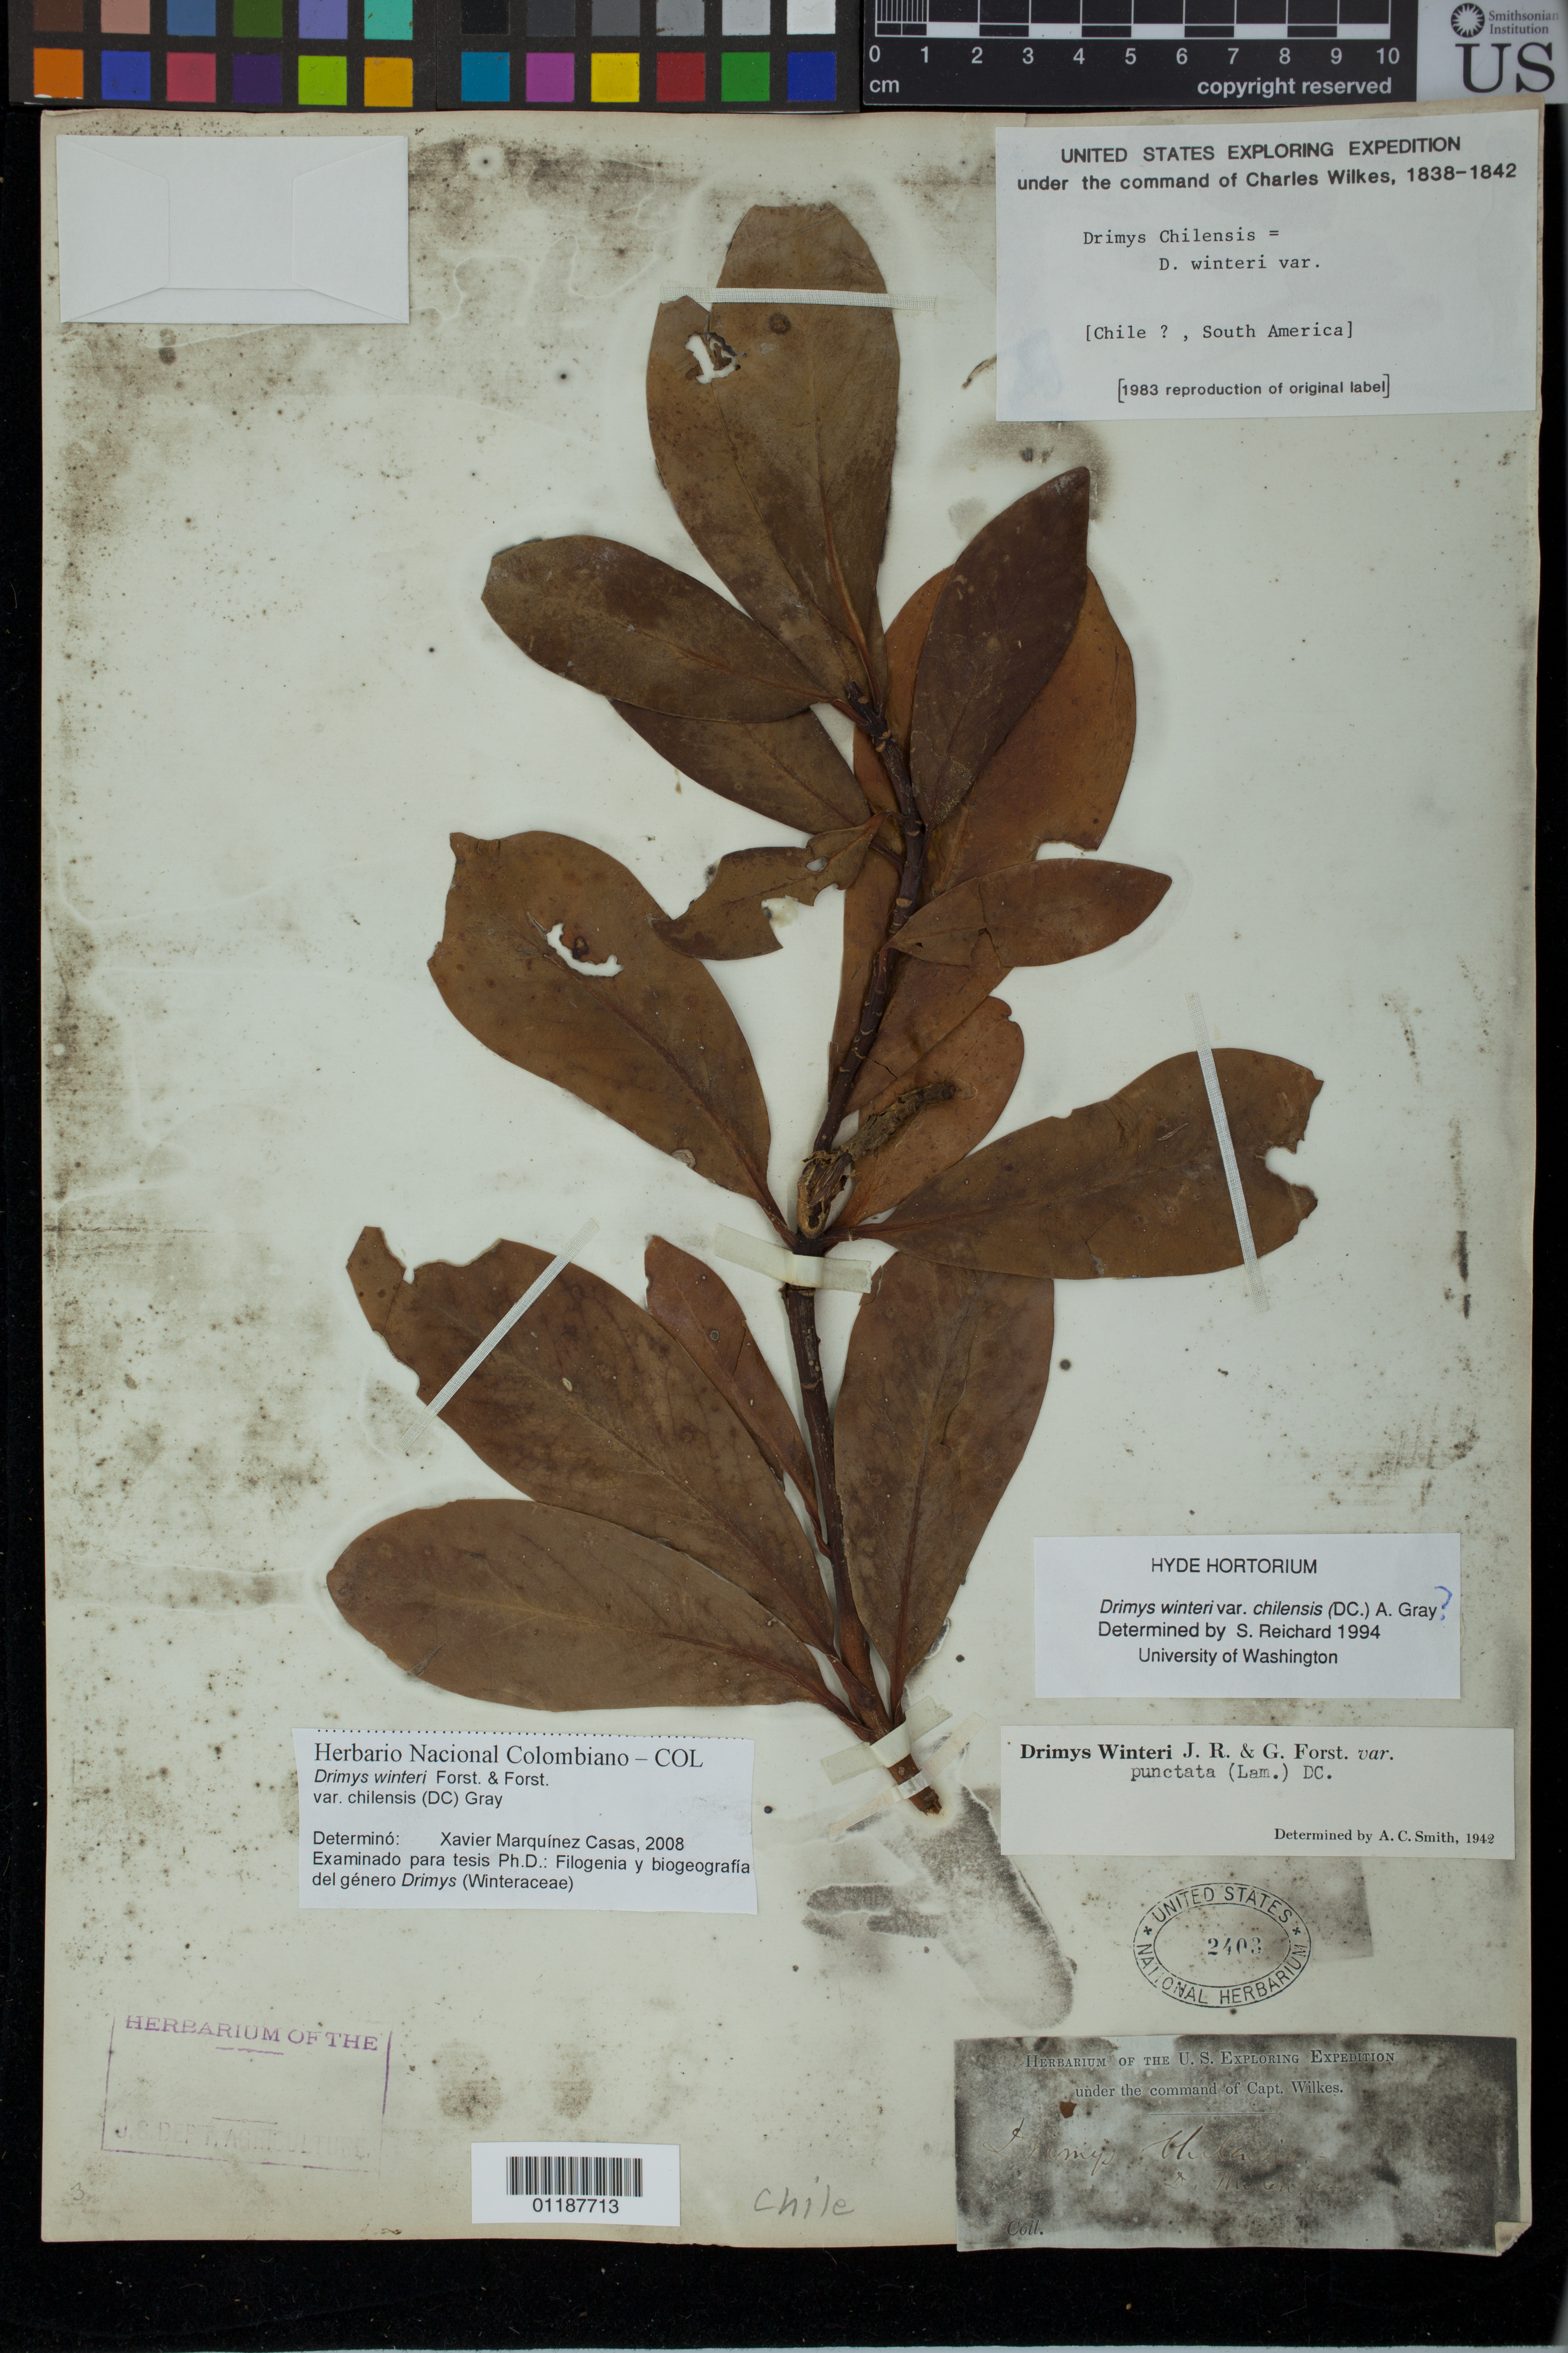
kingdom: Plantae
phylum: Tracheophyta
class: Magnoliopsida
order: Canellales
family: Winteraceae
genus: Drimys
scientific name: Drimys winteri var. chilensis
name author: (DC.) A. Gray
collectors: Wilkes Explor. Exped.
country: Chile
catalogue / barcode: US 2403